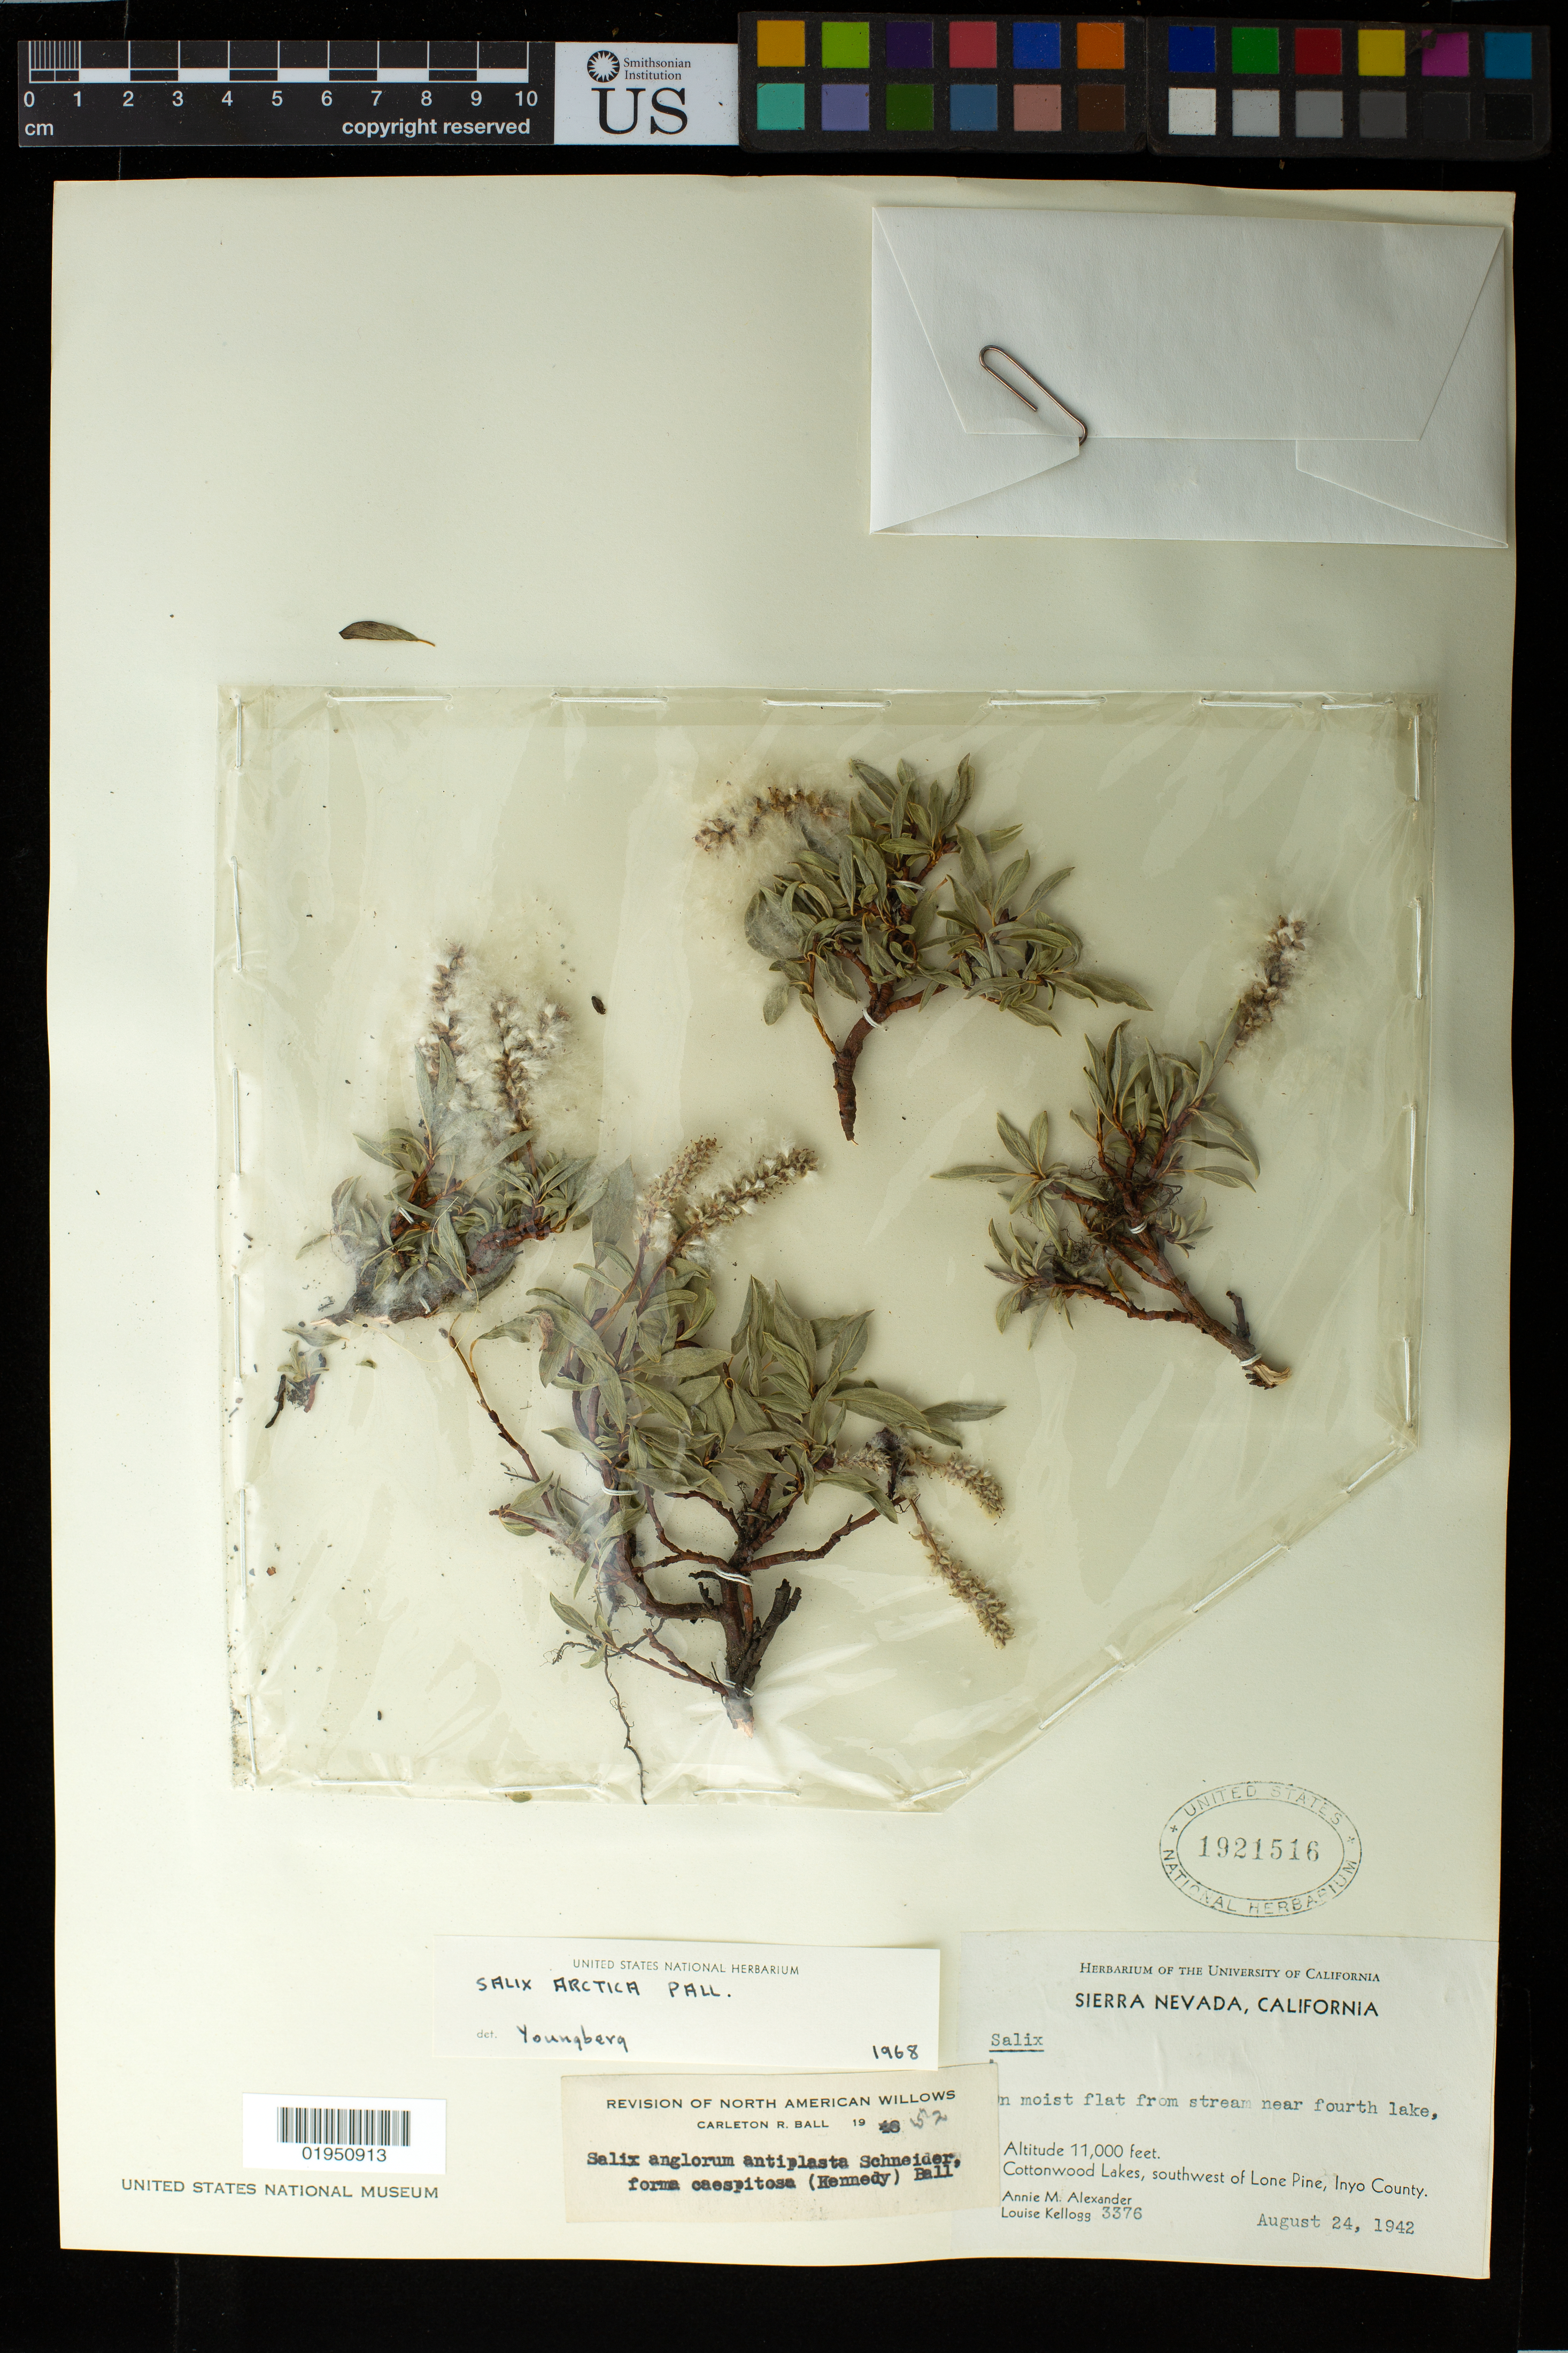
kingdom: Plantae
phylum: Tracheophyta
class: Magnoliopsida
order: Malpighiales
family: Salicaceae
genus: Salix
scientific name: Salix arctica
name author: Pall.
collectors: A. M. Alexander & L. Kellogg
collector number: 3376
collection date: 1942-08-24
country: United States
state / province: California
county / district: Inyo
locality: Sierra Nevada. Near fourth lake. Cottonwood Lakes, southwest of Lone Pine, Inyo County.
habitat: on moist flat from stream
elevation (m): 3353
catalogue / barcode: US 1921516